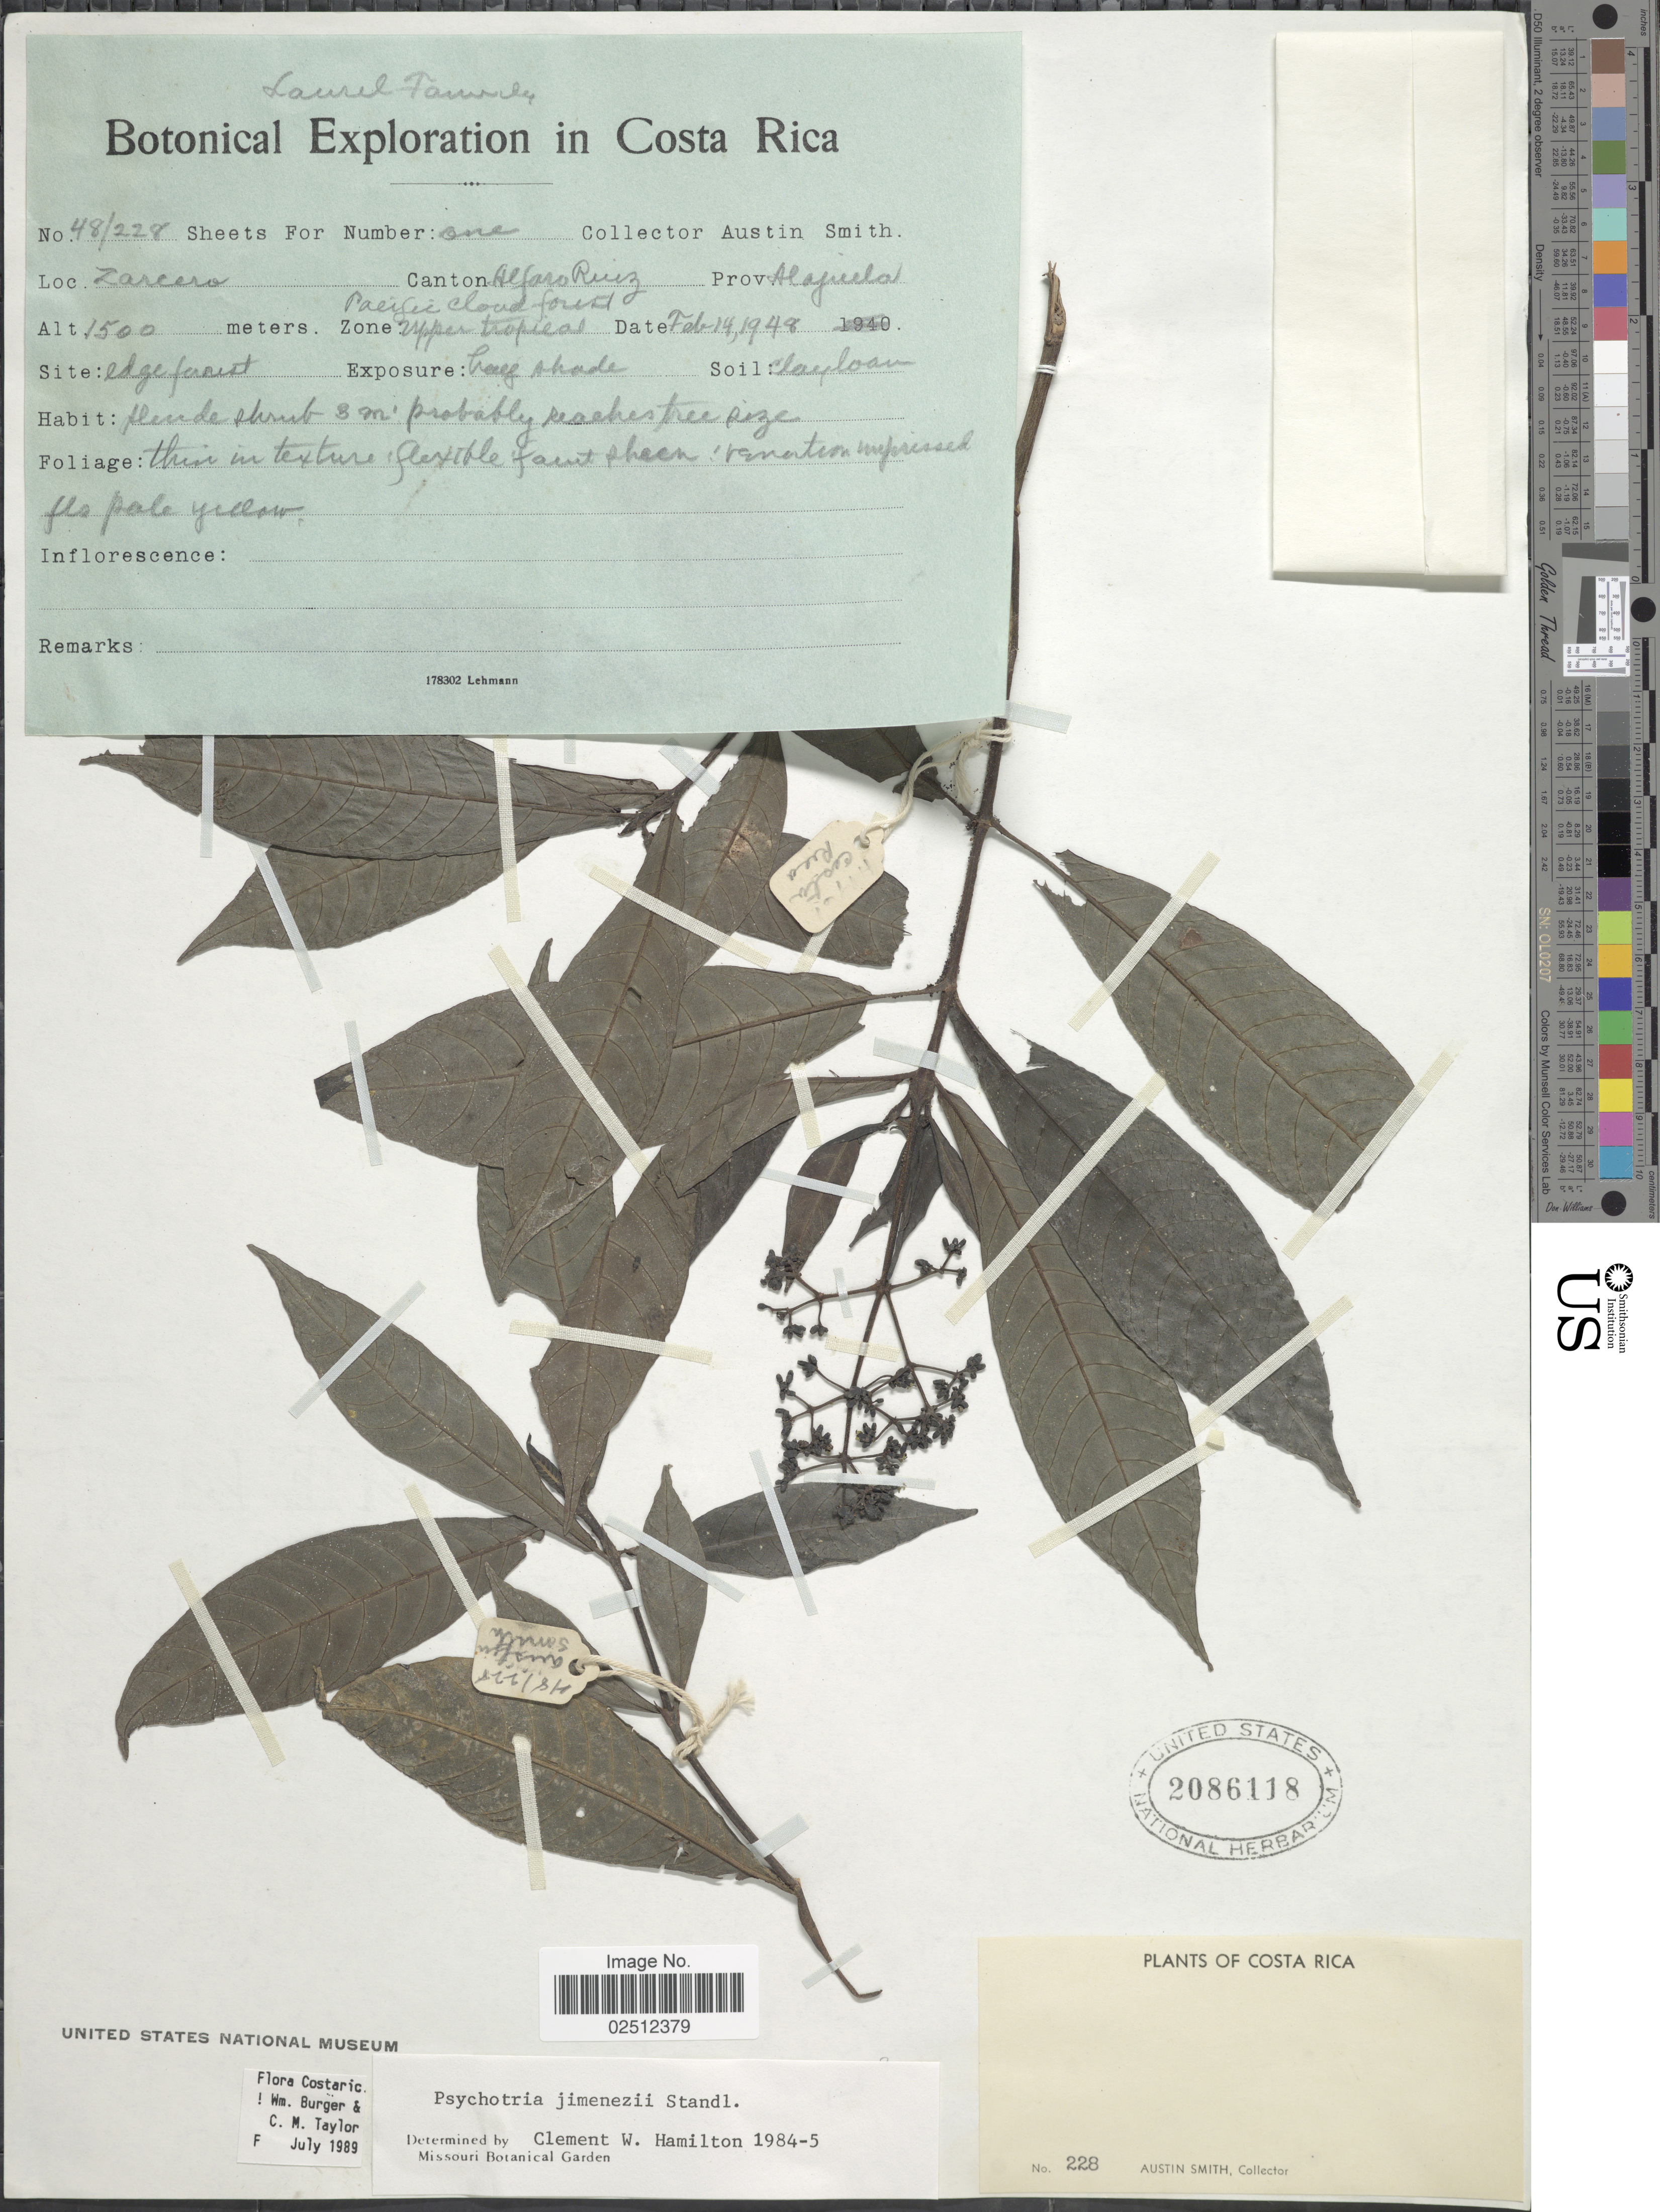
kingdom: Plantae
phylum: Tracheophyta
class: Magnoliopsida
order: Gentianales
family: Rubiaceae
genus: Psychotria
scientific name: Psychotria jimenezii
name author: Standl.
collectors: Aust P. Smith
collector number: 48/228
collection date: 1948-02-14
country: Costa Rica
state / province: Alajuela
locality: Zarcero, Canton Alfaro Ruiz, Prov. Alajuela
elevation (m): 1500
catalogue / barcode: US 2086118